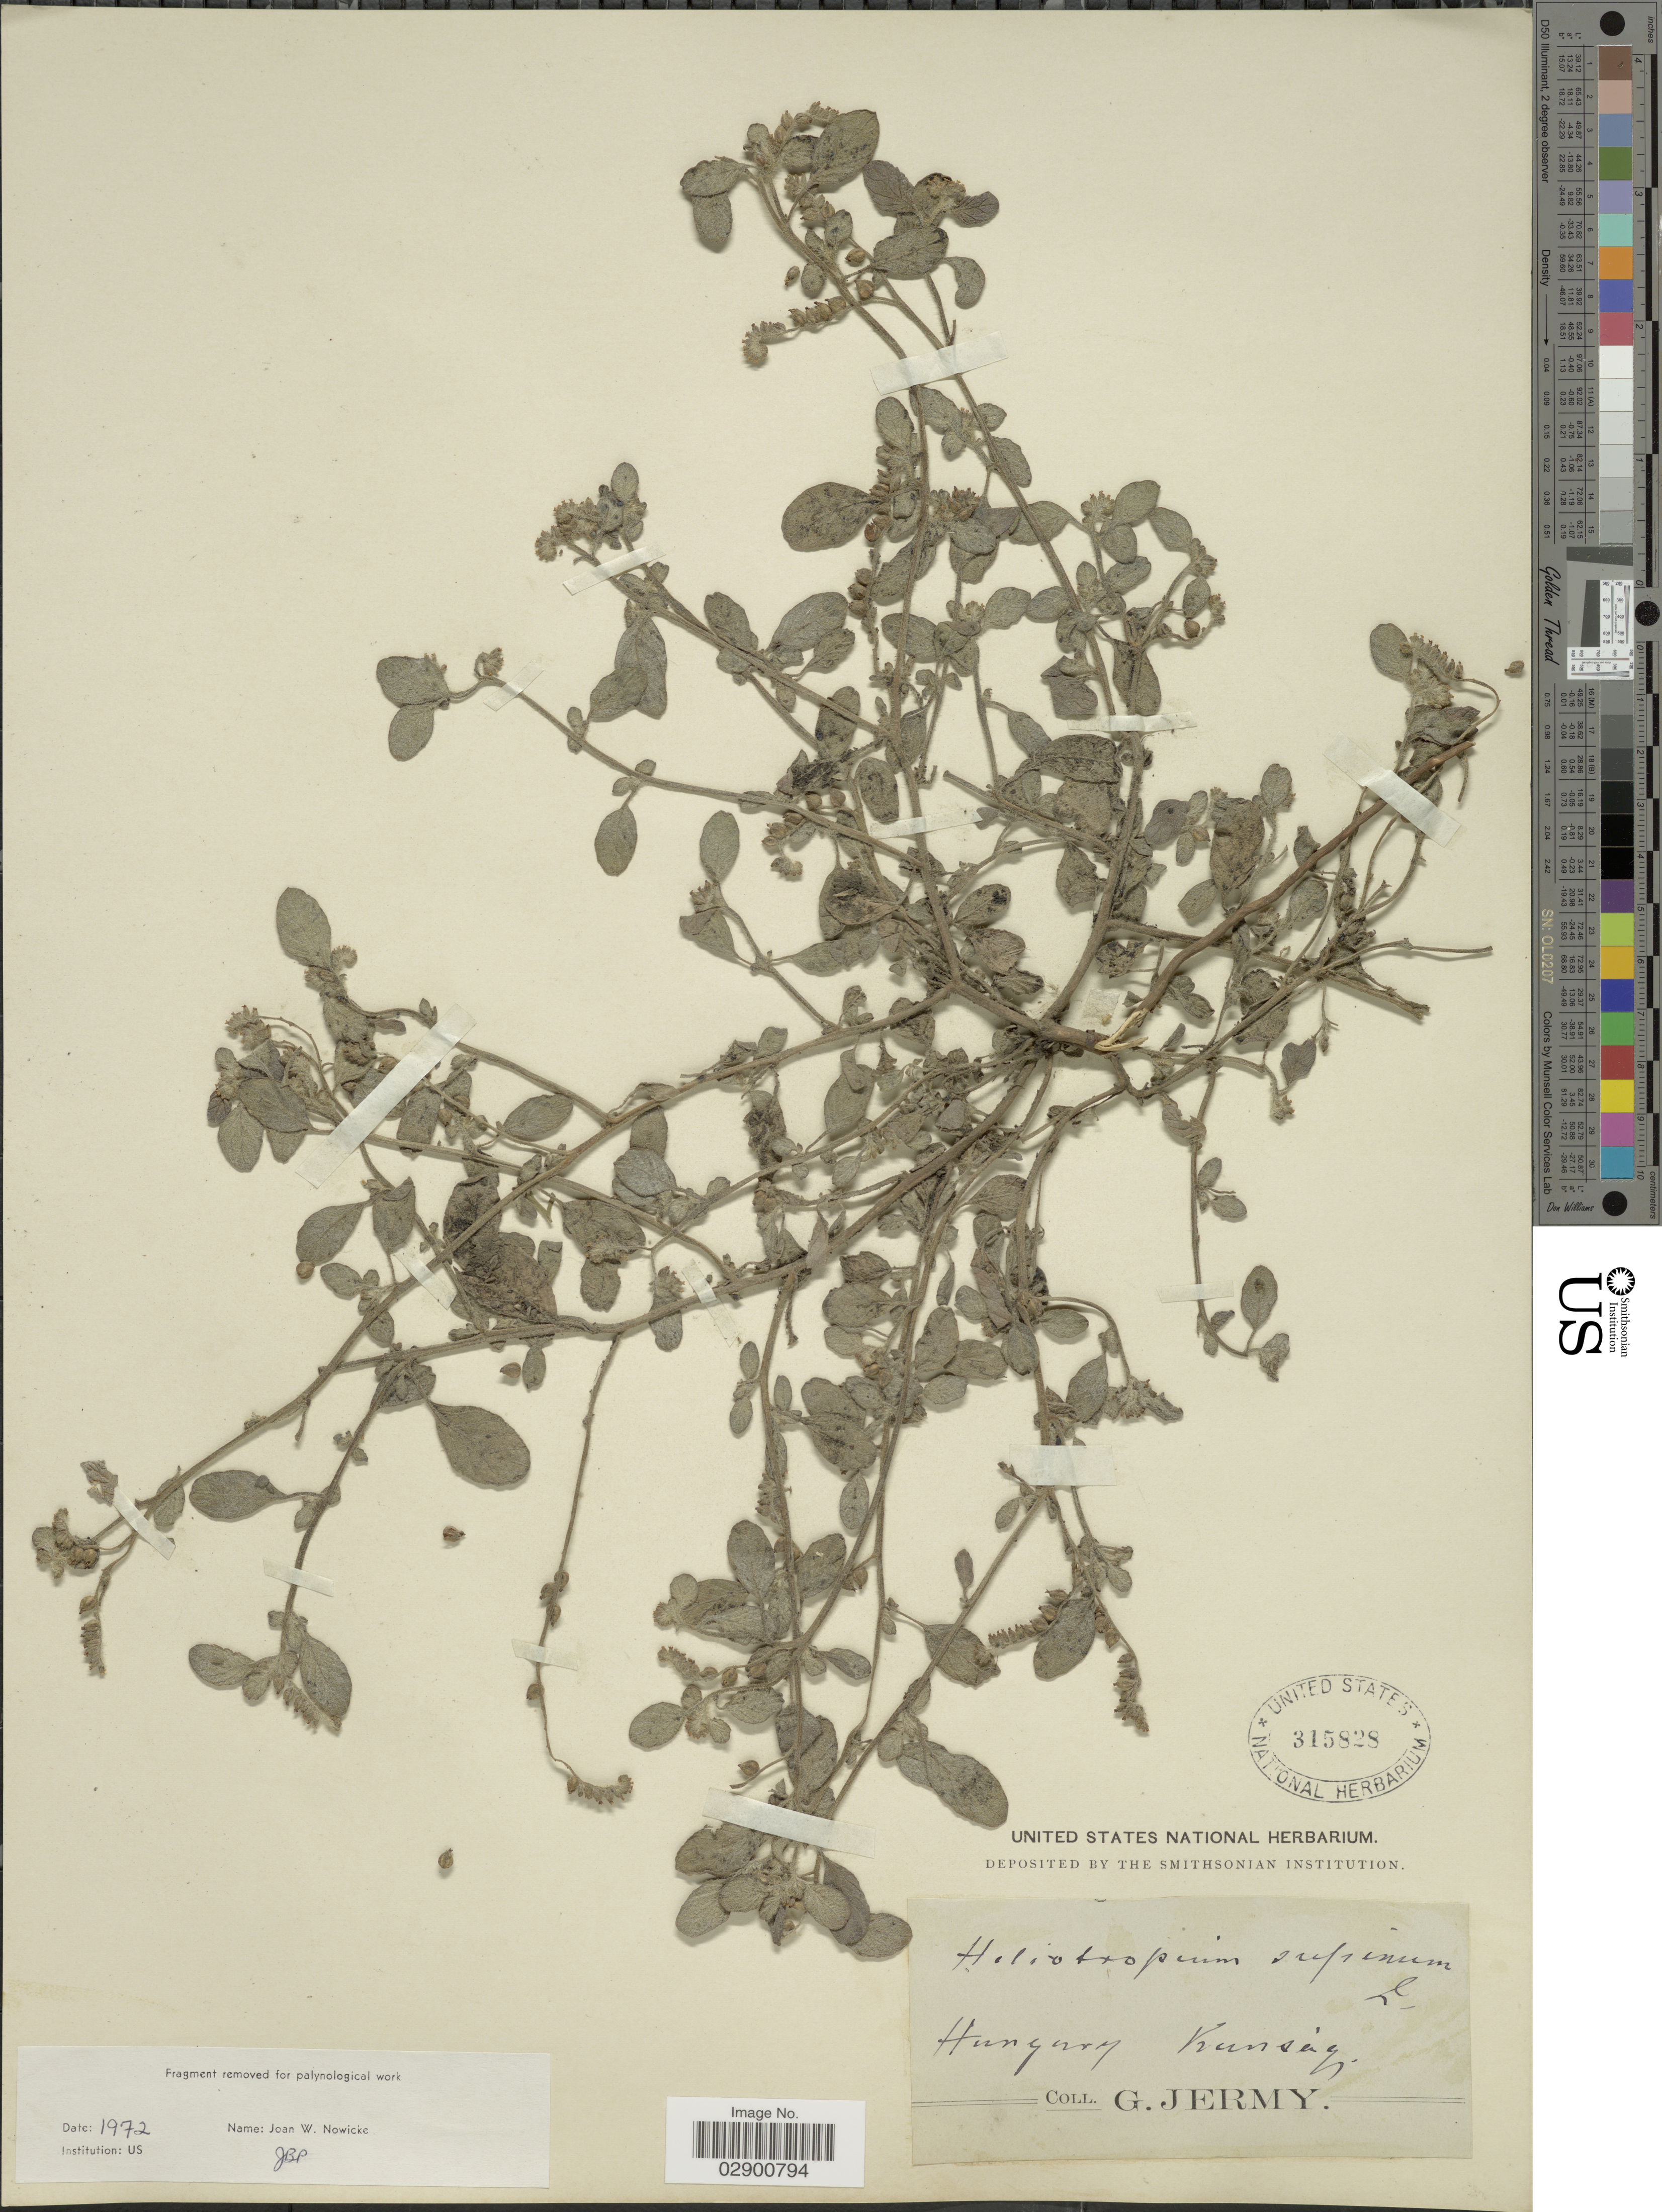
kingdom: Plantae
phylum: Tracheophyta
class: Magnoliopsida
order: Boraginales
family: Heliotropiaceae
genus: Heliotropium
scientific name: Heliotropium supinum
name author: L.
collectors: G. Jermy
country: Hungary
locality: Kunsag.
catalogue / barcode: US 315828